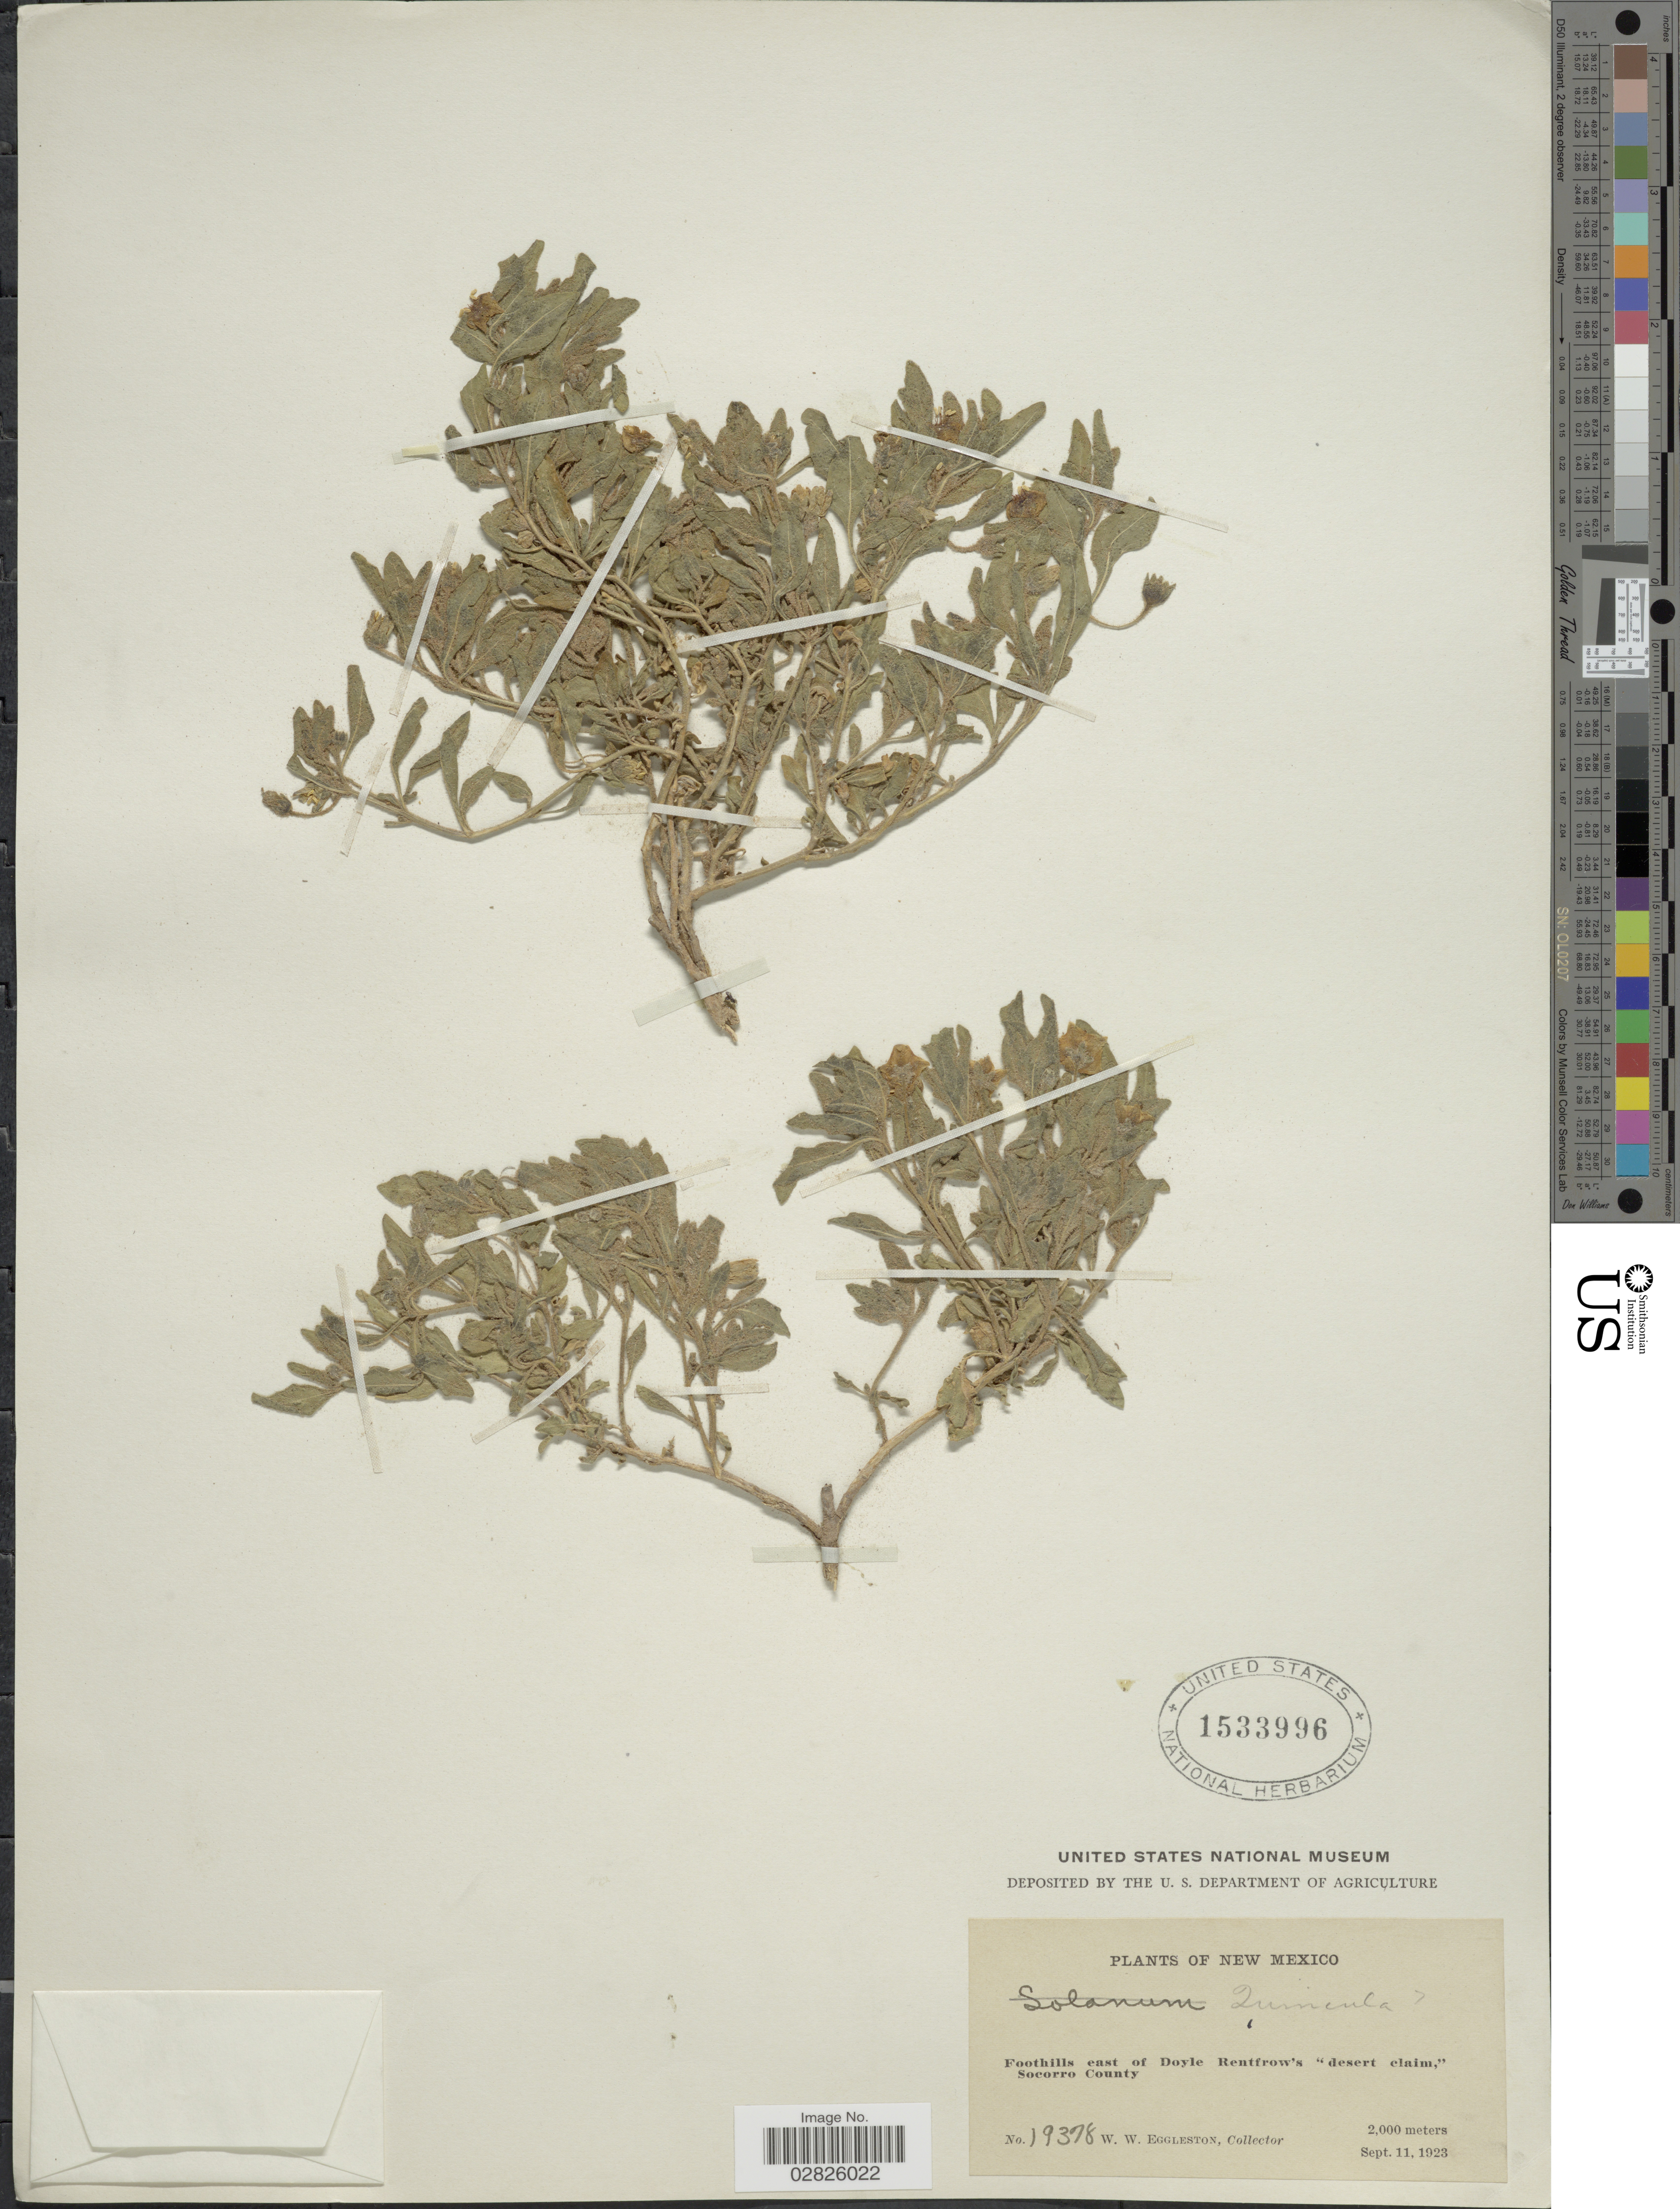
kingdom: Plantae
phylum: Tracheophyta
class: Magnoliopsida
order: Solanales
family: Solanaceae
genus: Quincula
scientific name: Quincula lobata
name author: (Torr.) Raf.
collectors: W. W. Eggleston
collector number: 19378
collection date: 1923-09-11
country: United States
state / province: New Mexico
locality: Foothills east of Doyle Rentfrow's "desert claim," Socorro County.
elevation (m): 2000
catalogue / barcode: US 1533996